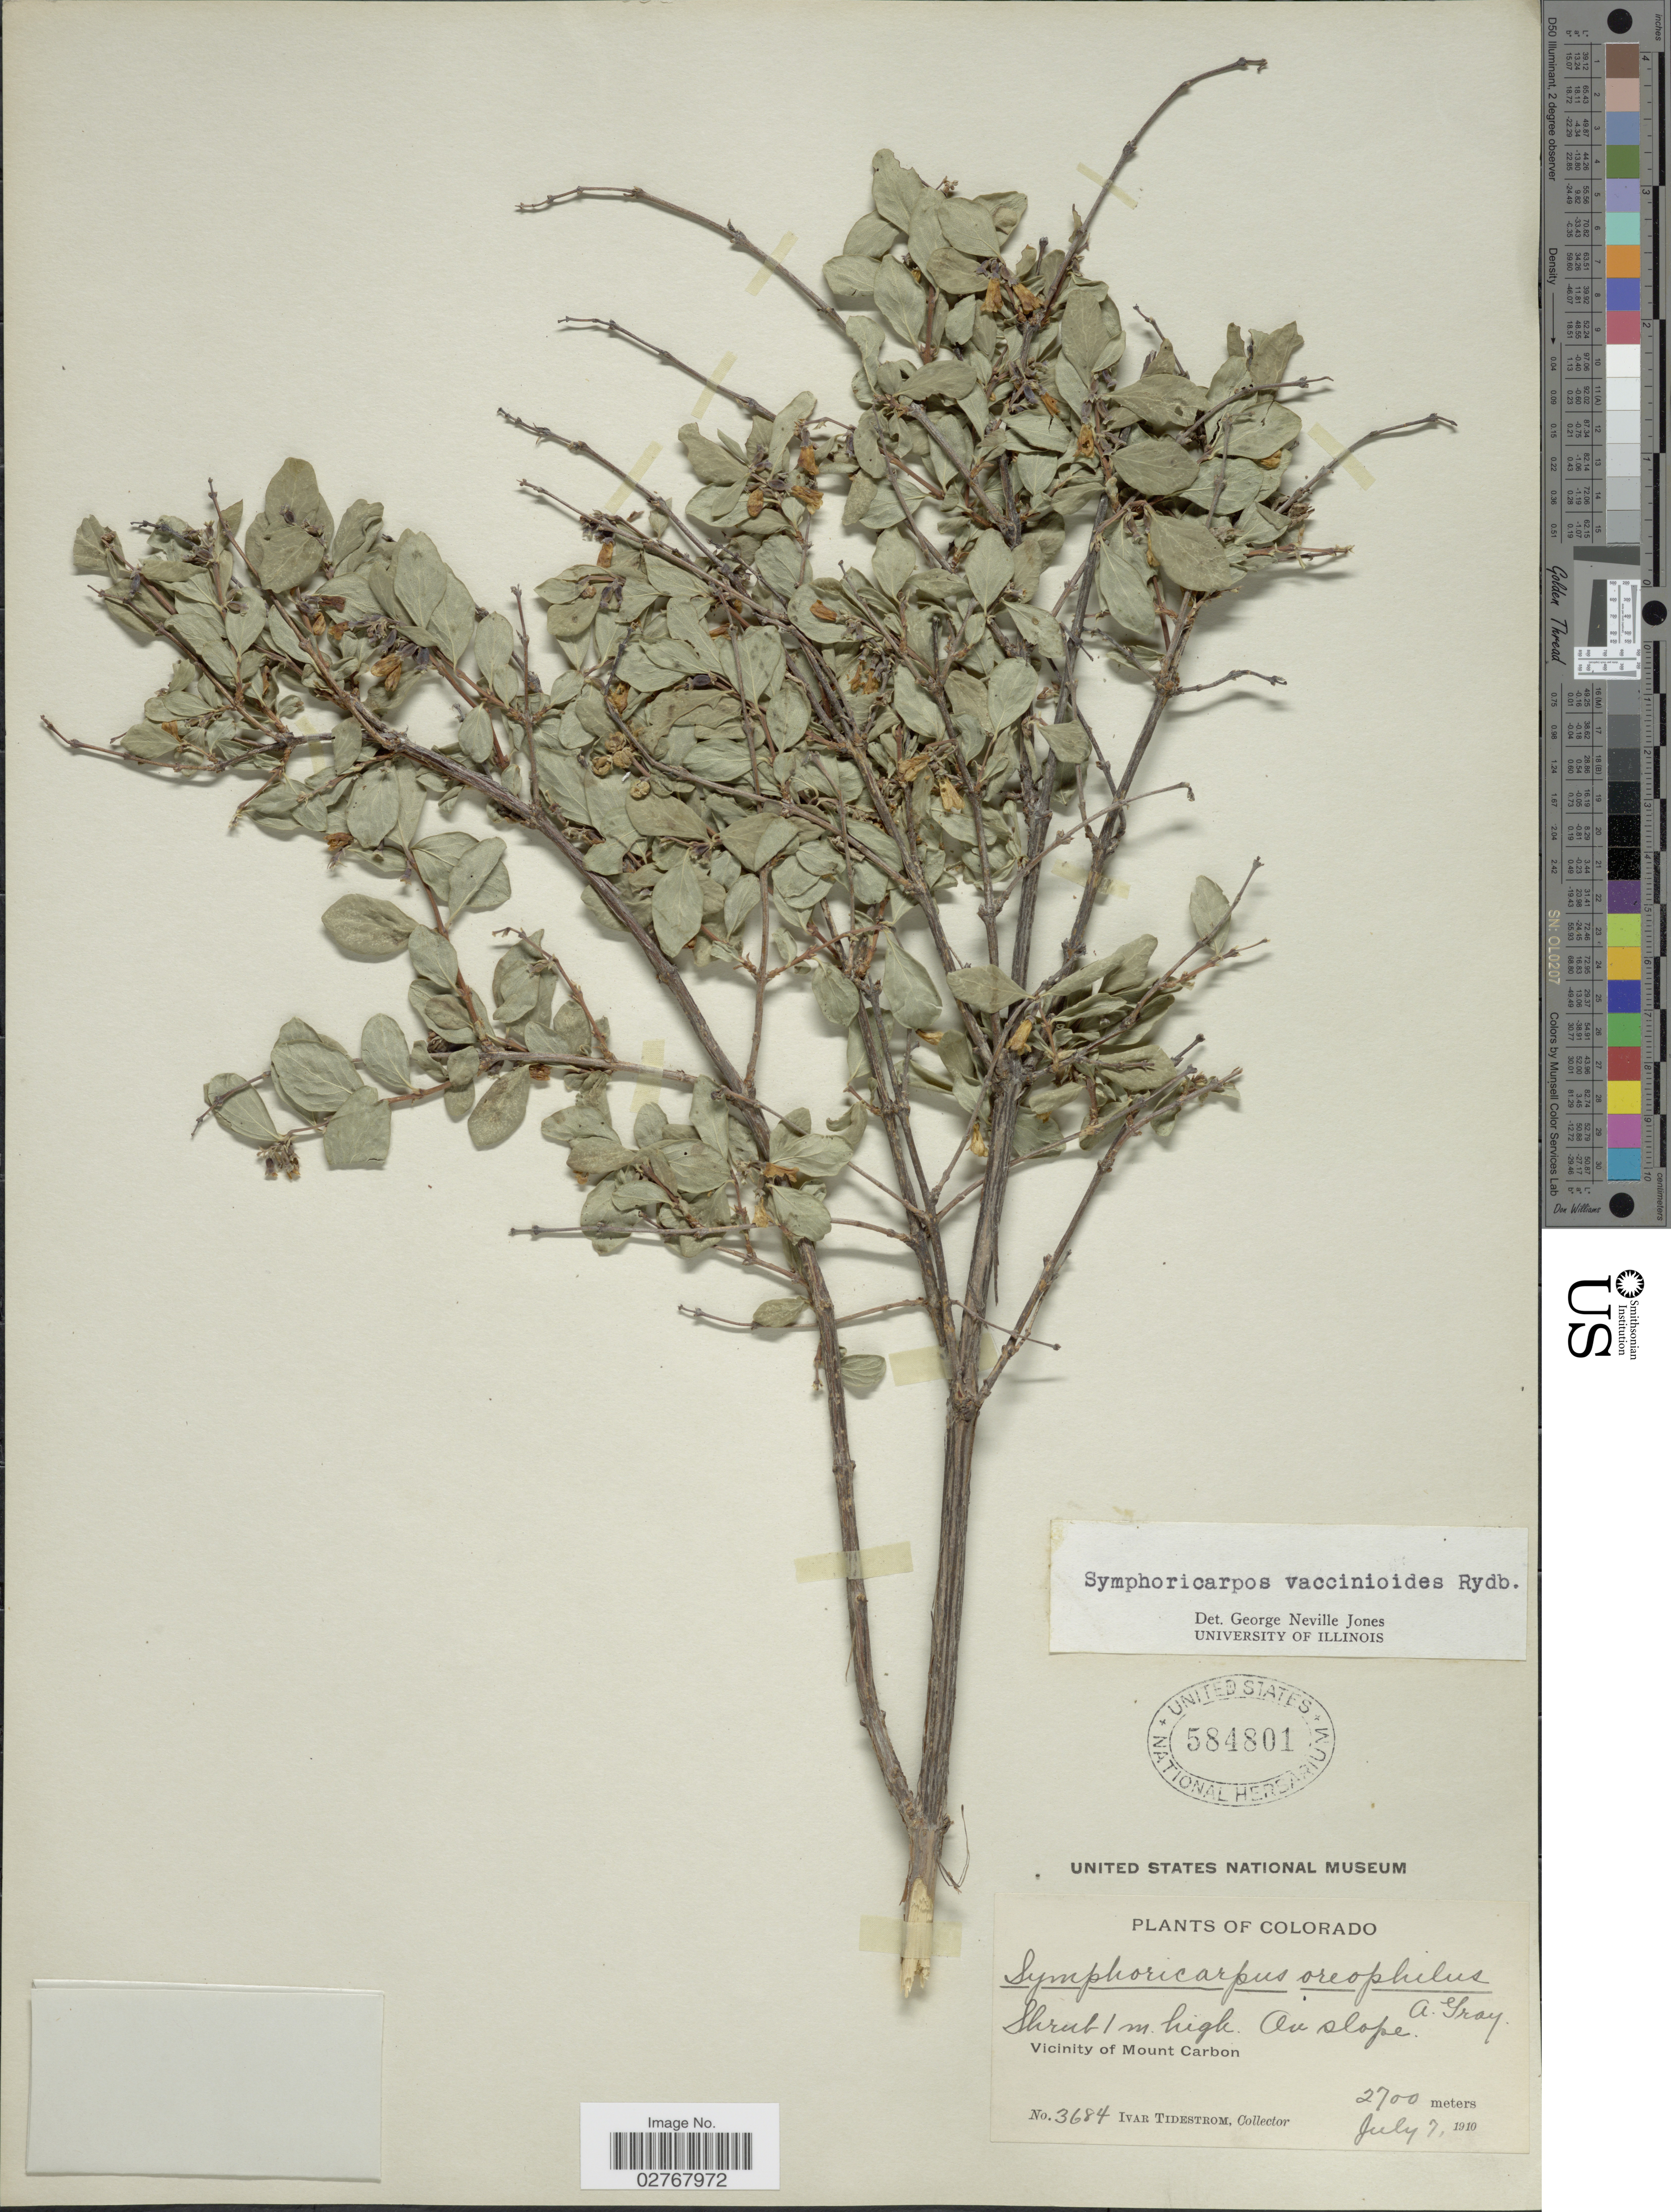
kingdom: Plantae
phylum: Tracheophyta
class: Magnoliopsida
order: Dipsacales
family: Caprifoliaceae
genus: Symphoricarpos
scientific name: Symphoricarpos vaccinioides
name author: Rydb.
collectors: I. F. Tidestrom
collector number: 3684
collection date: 1910-07-07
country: United States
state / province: Colorado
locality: Vicinity of Mount Carbon.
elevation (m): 2700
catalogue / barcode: US 584801